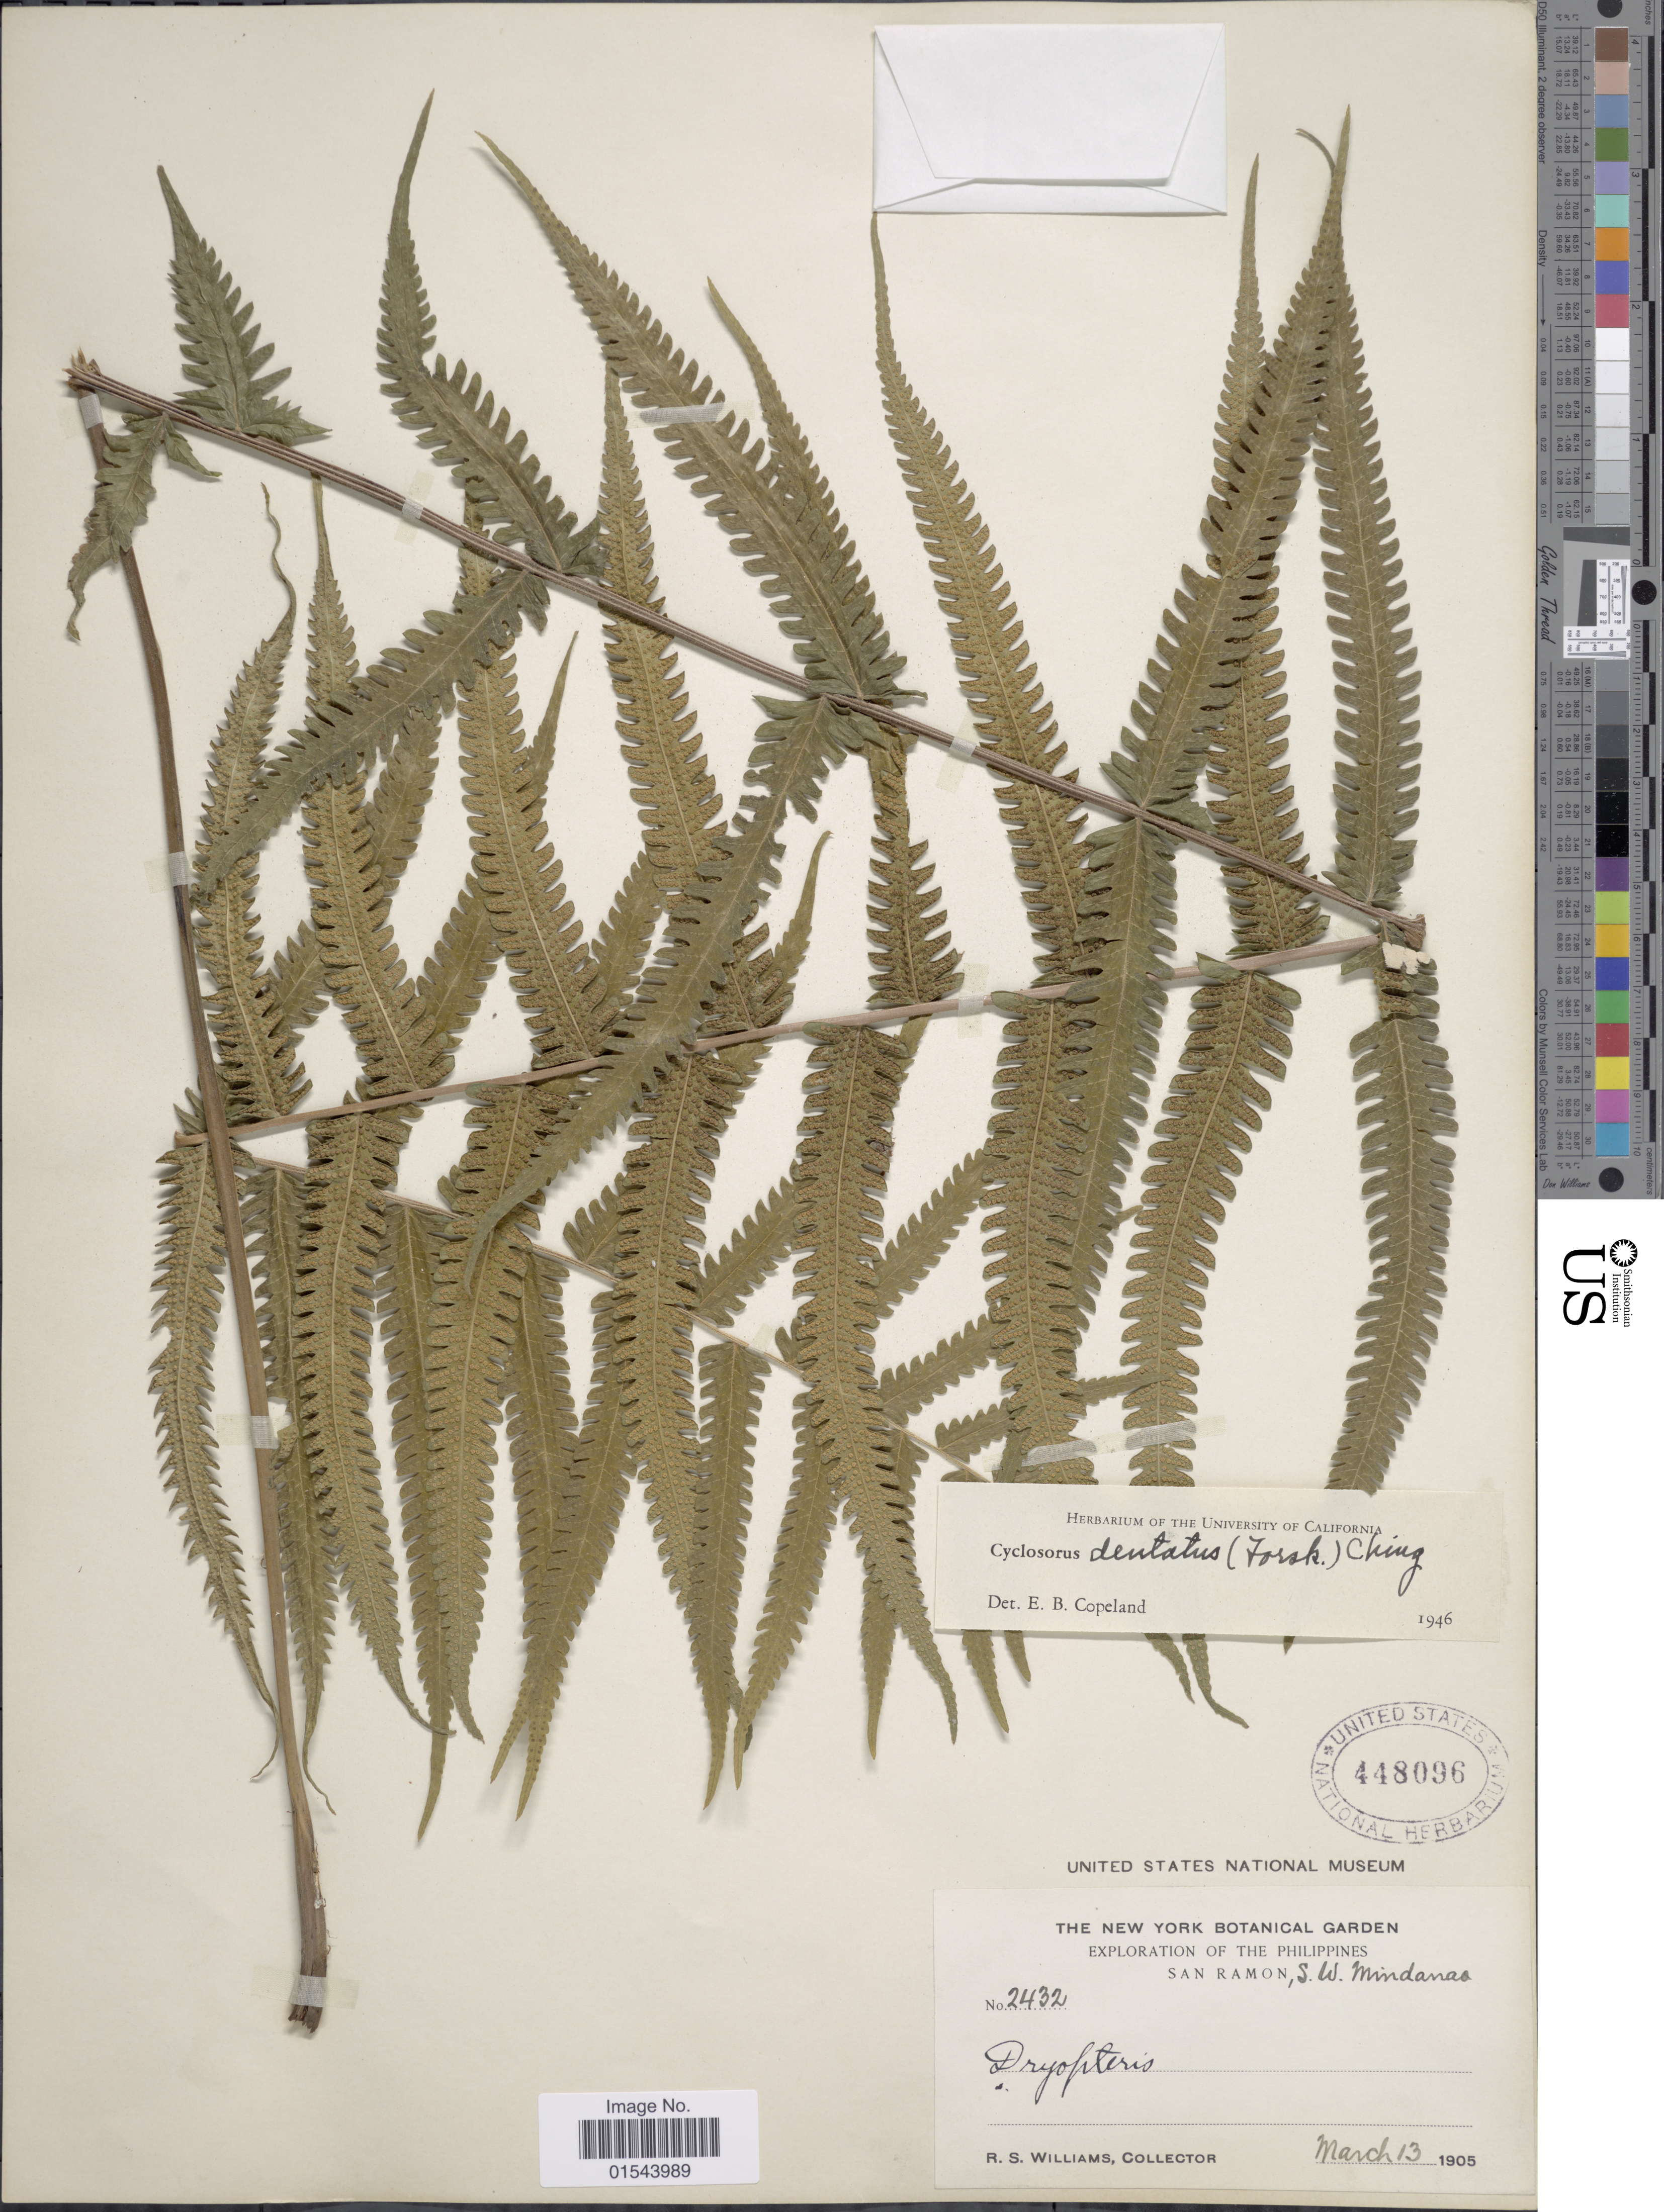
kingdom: Plantae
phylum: Tracheophyta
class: Polypodiopsida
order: Polypodiales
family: Thelypteridaceae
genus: Christella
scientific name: Christella dentata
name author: (Forssk.) Brownsey & Jermy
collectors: R. S. Williams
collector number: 2432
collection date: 1905-03-13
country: Philippines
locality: San Ramon, S.W. Mindanao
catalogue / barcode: US 448096